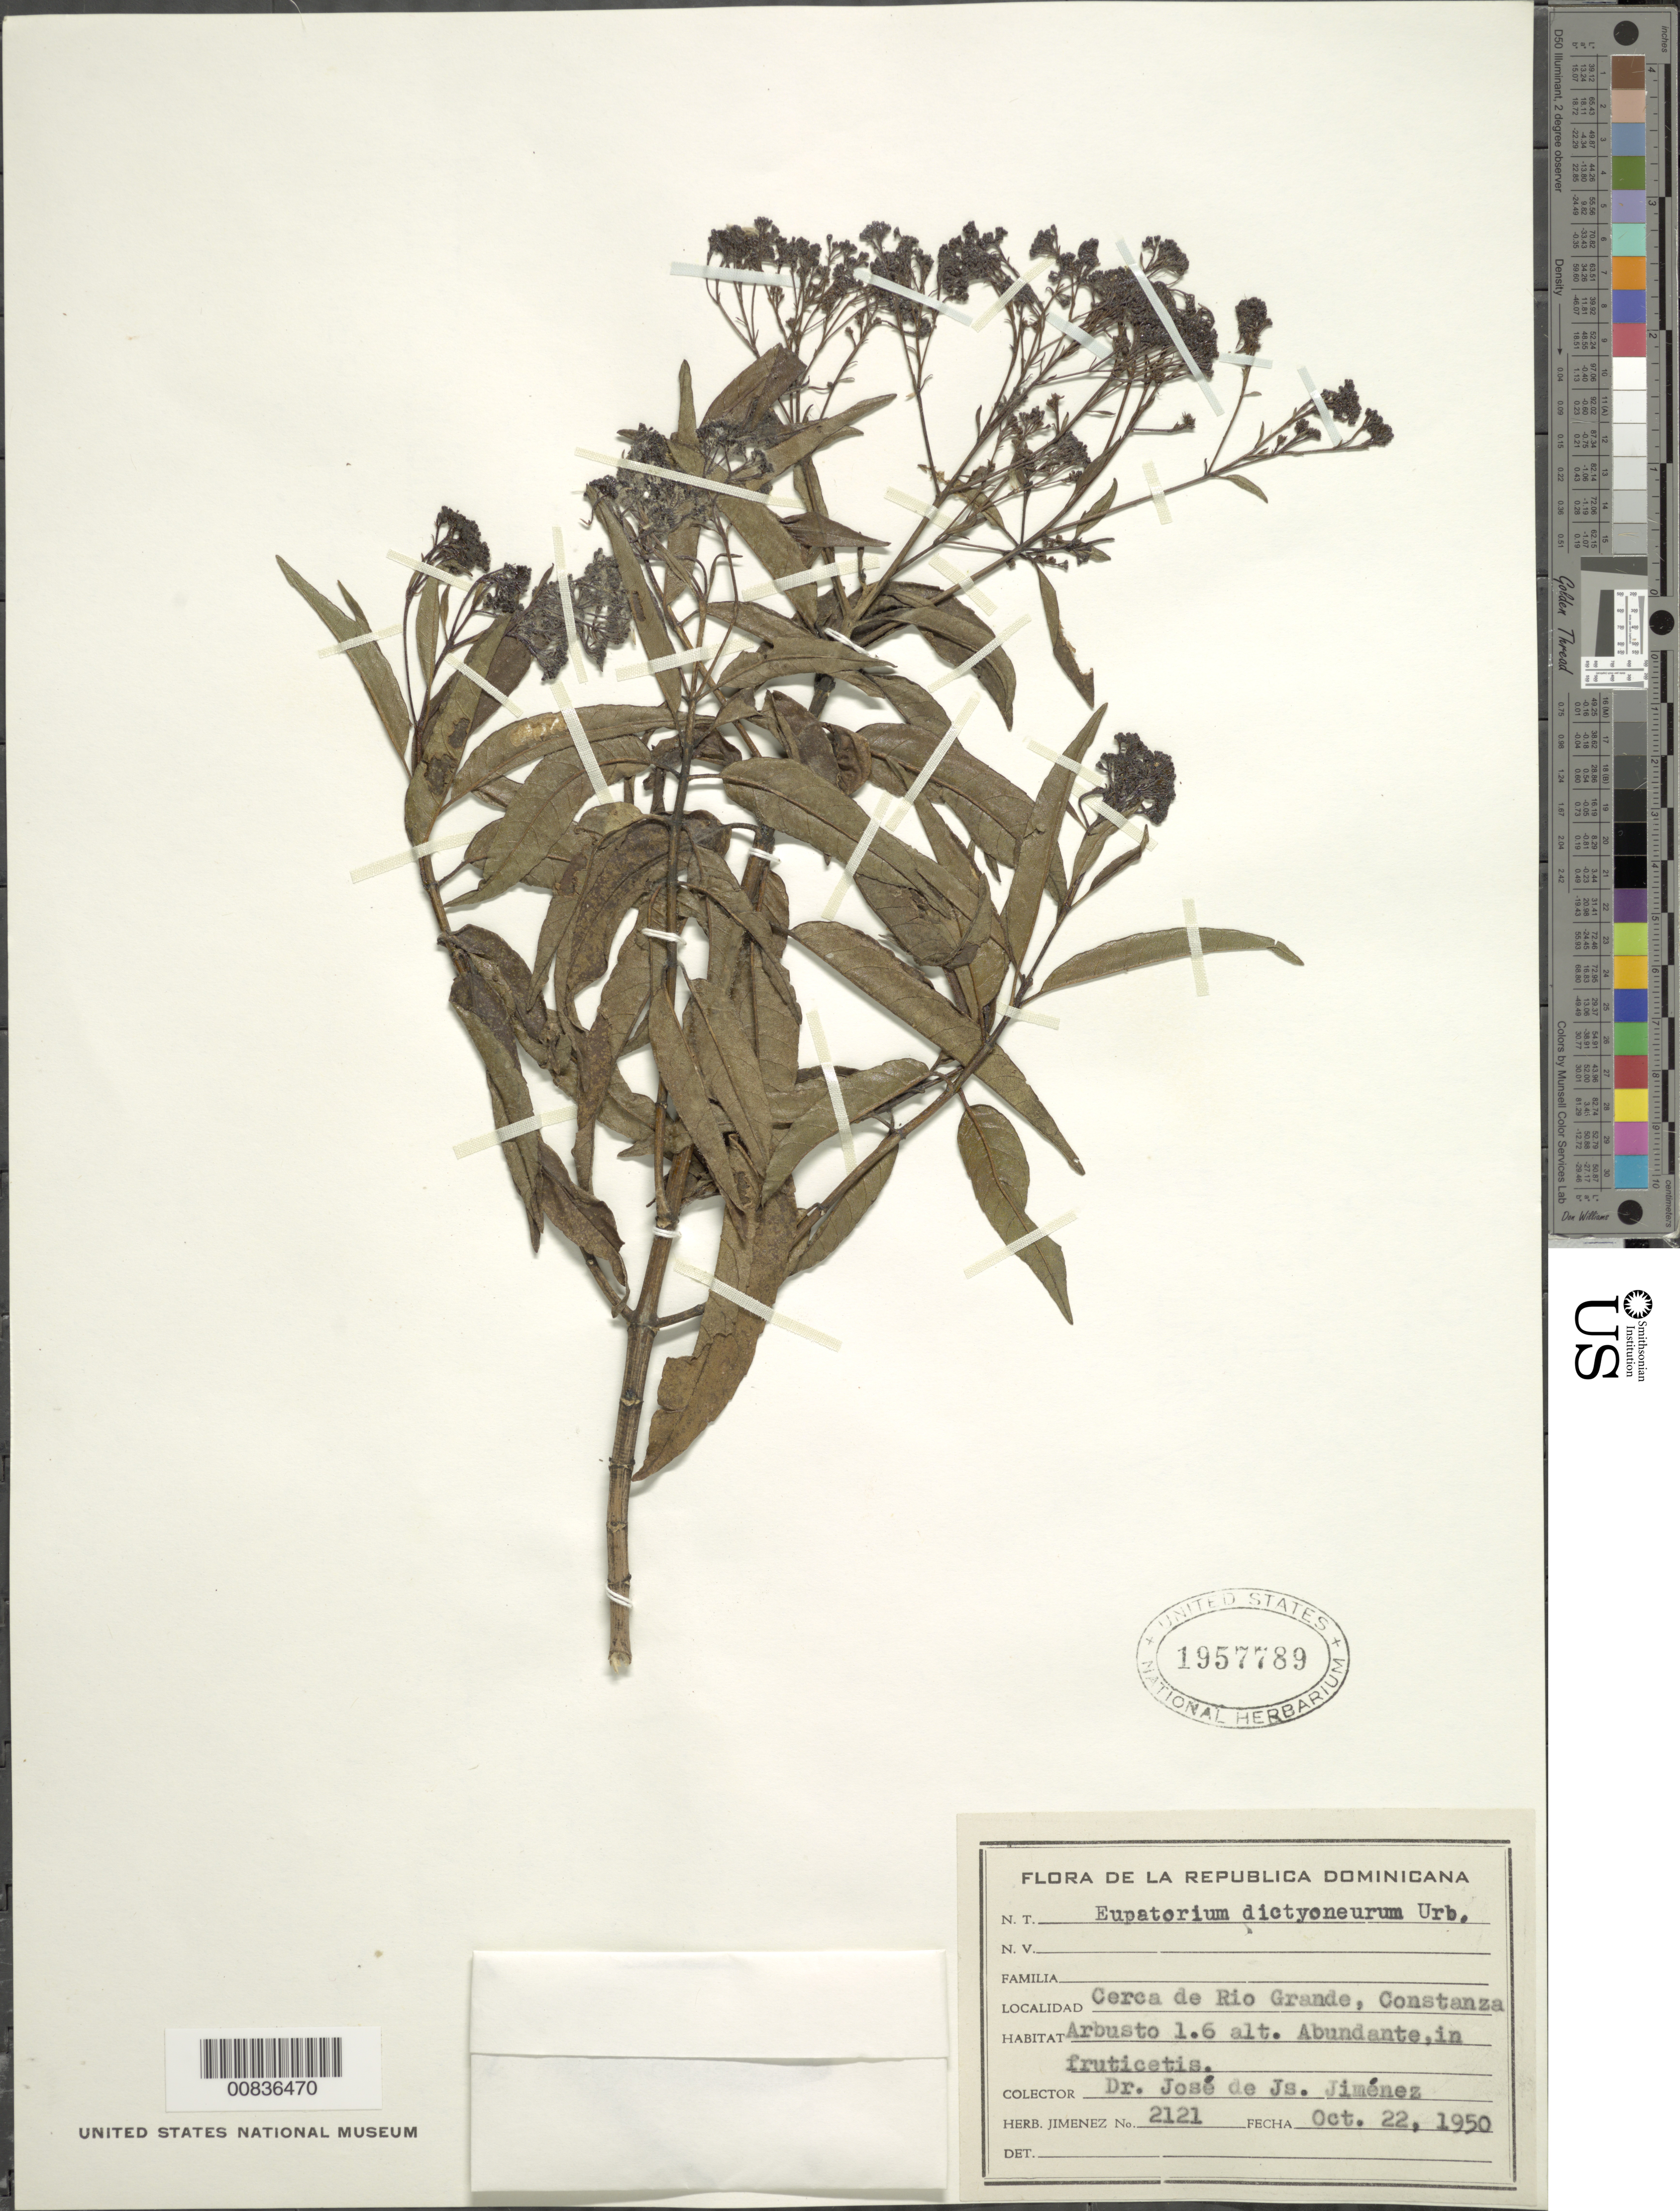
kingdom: Plantae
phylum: Tracheophyta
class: Magnoliopsida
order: Asterales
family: Asteraceae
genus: Ageratina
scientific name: Ageratina dictyoneura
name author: (Urb.) R.M. King & H. Rob.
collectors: J. J. Jiménez Almonte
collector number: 2121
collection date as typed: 22 Oct 1950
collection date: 1950-10-22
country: Dominican Republic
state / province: La Vega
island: Hispaniola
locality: Cerca de Rio Grande, Constanza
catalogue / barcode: US 1957789